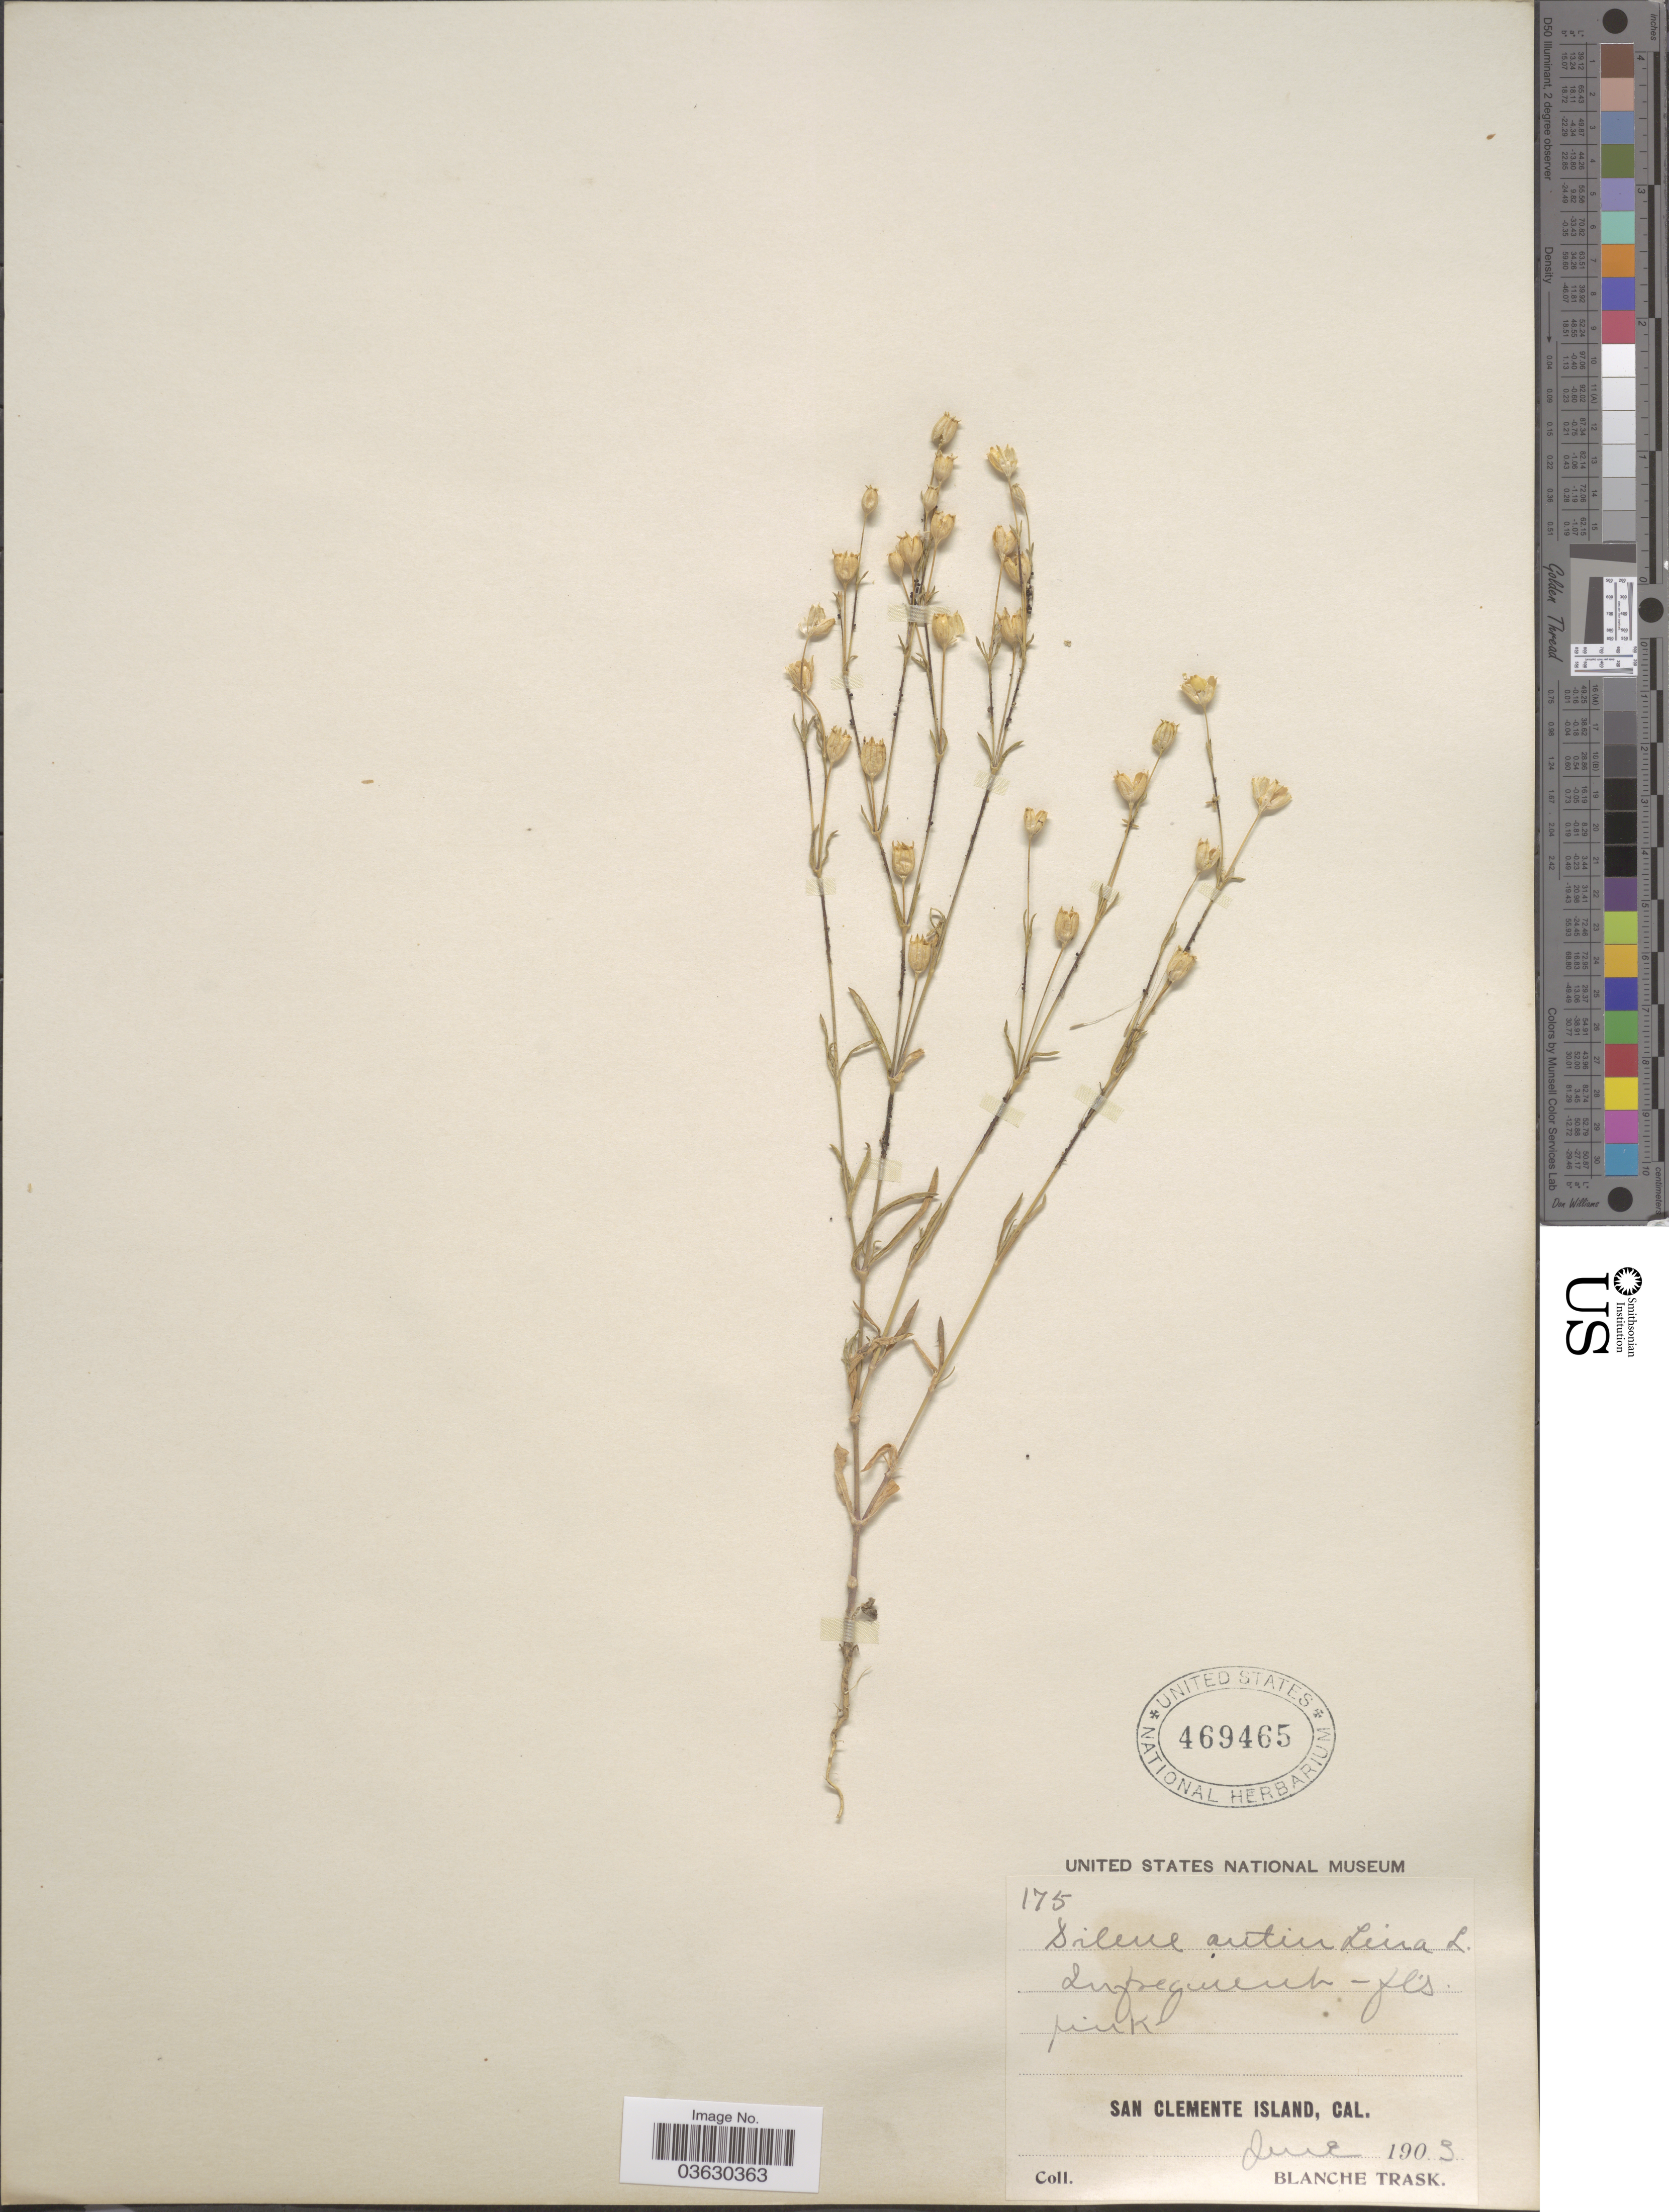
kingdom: Plantae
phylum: Tracheophyta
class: Magnoliopsida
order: Caryophyllales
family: Caryophyllaceae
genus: Silene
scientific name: Silene antirrhina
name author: L.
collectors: B. Trask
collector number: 175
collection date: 1903-06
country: United States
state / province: California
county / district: Los Angeles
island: San Clemente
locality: San Clemente Island.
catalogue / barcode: US 469465